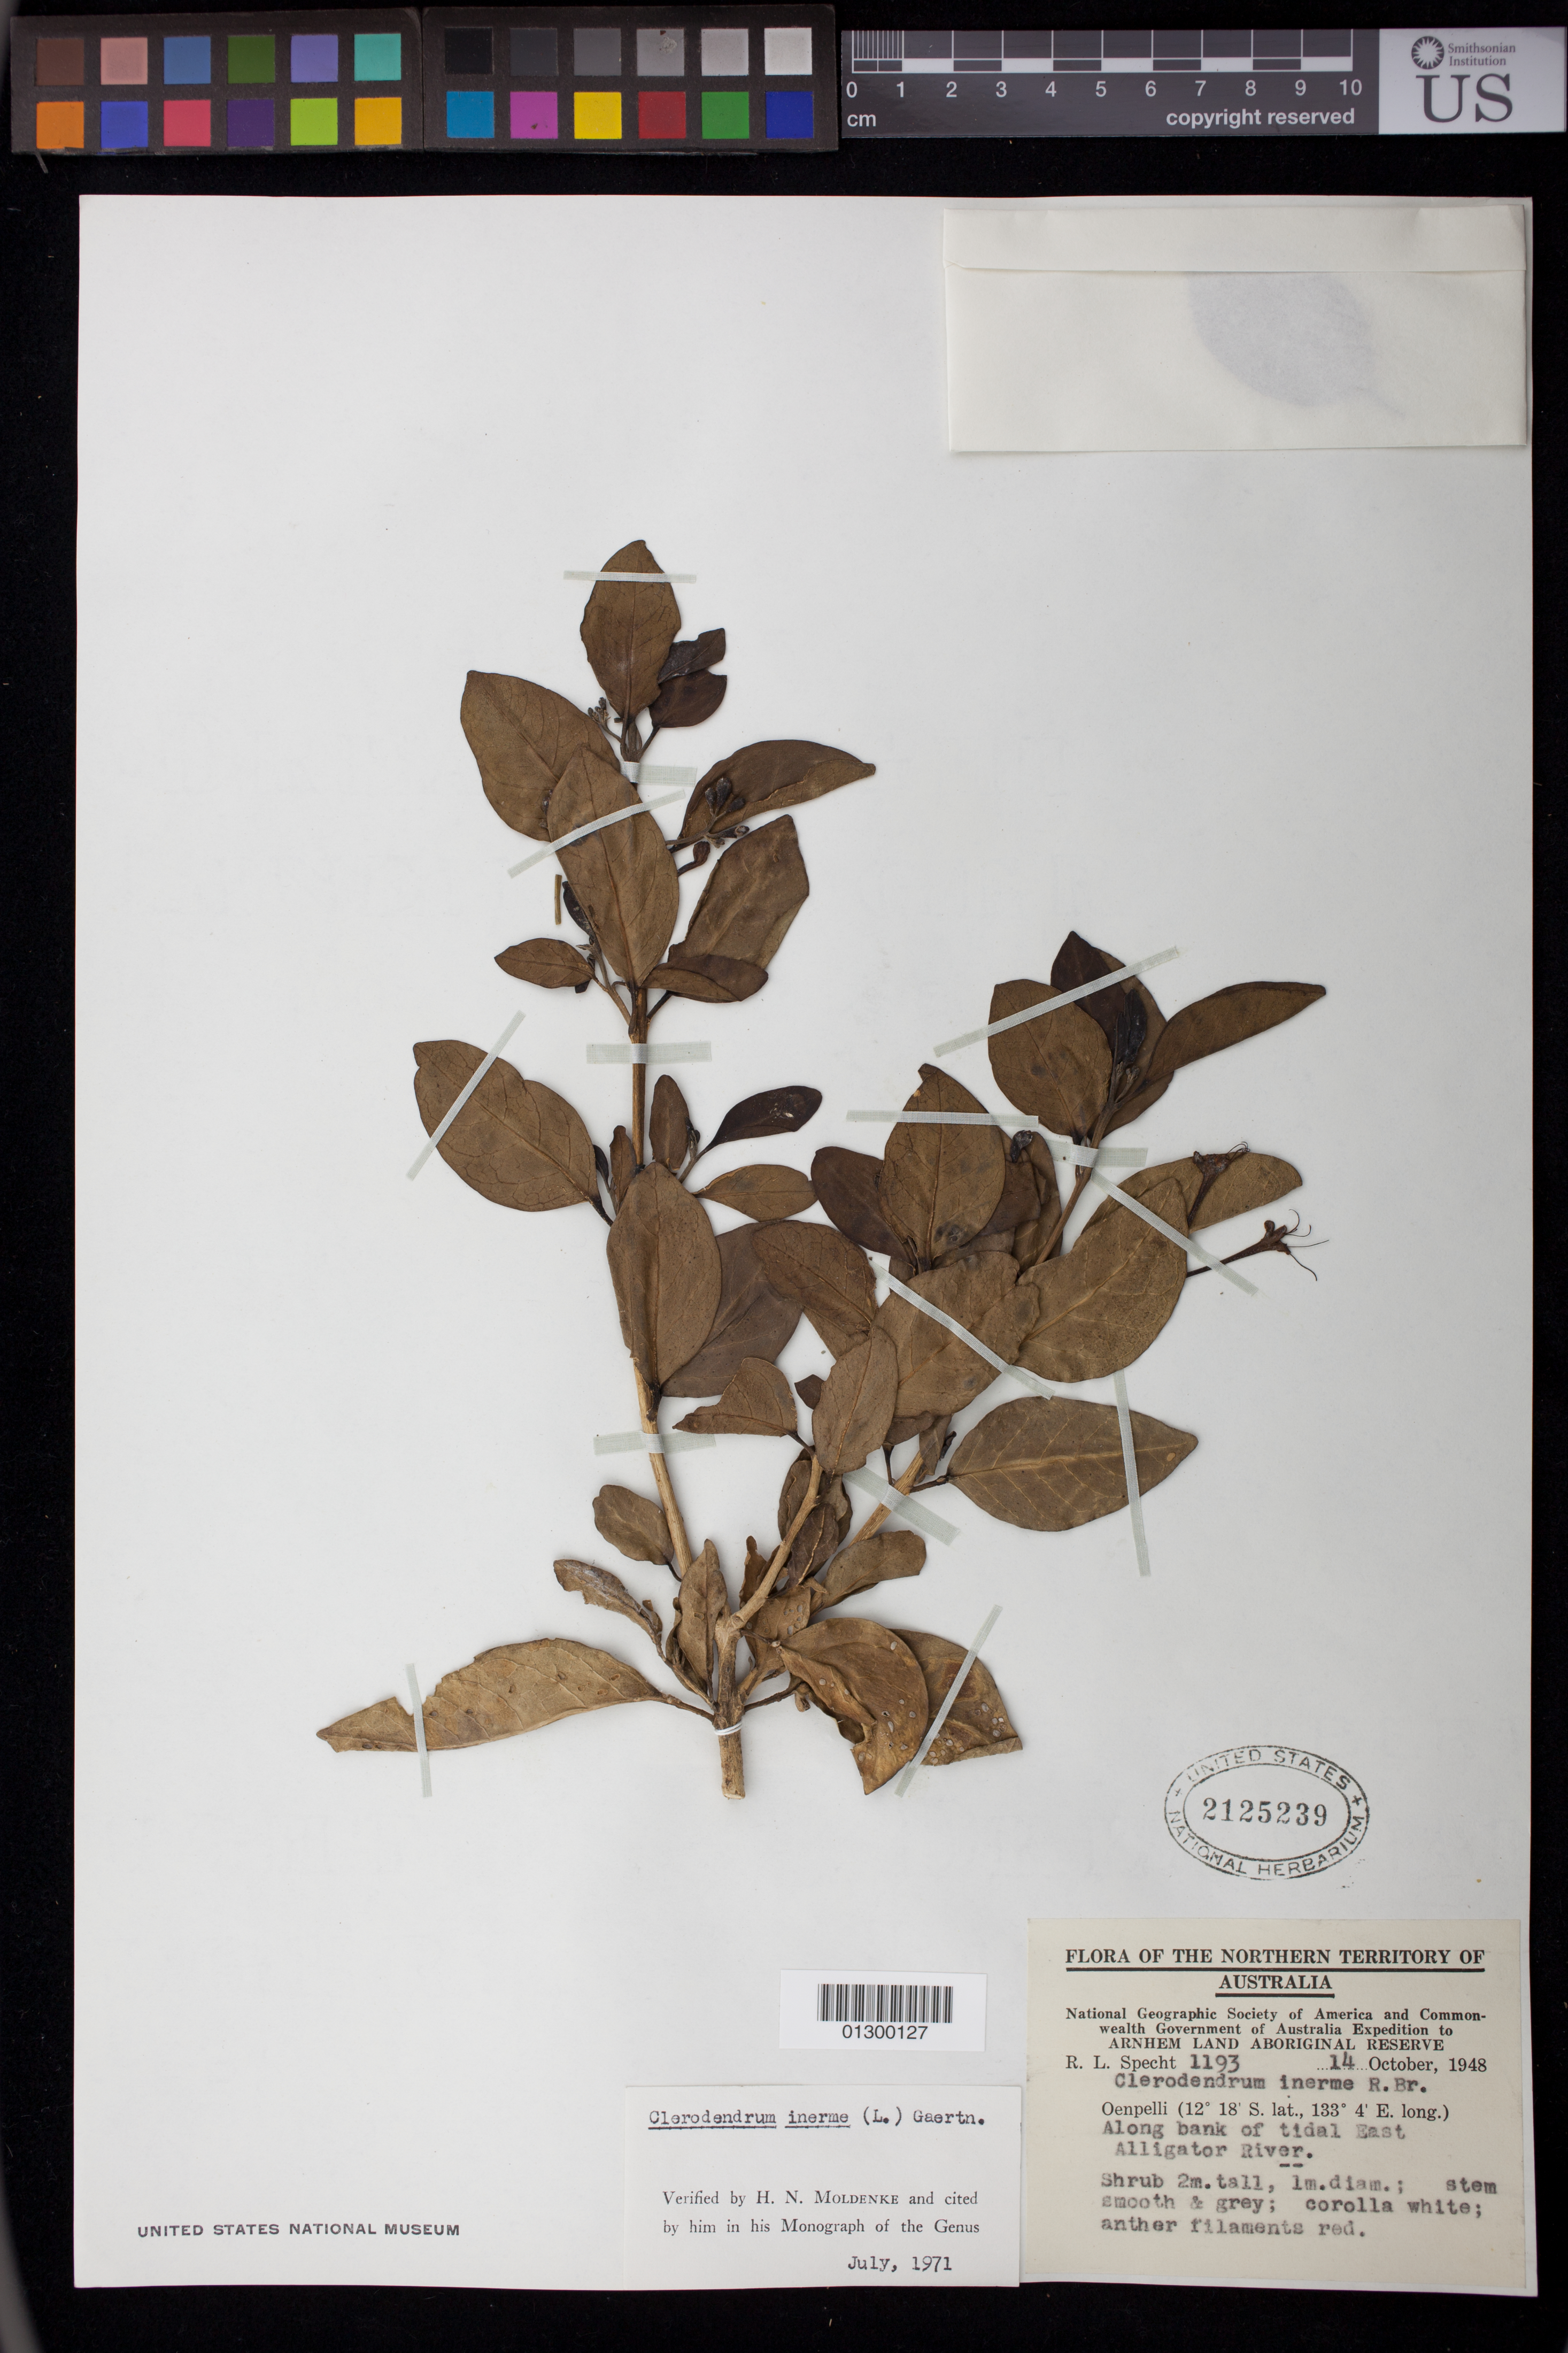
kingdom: Plantae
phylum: Tracheophyta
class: Magnoliopsida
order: Lamiales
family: Lamiaceae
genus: Clerodendrum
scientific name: Clerodendrum inerme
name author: (L.) Gaertn.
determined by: Moldenke, H. N.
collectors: R. L. Specht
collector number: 1193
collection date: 1948-10-14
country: Australia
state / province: Northern Territory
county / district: West Arnhem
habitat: Along bank of tidal East Alligator River.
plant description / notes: Shrub 2 m. tall, 1 m. diam.; stem smooth and grey; corolla white; anther filaments red.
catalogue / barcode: US 2125239